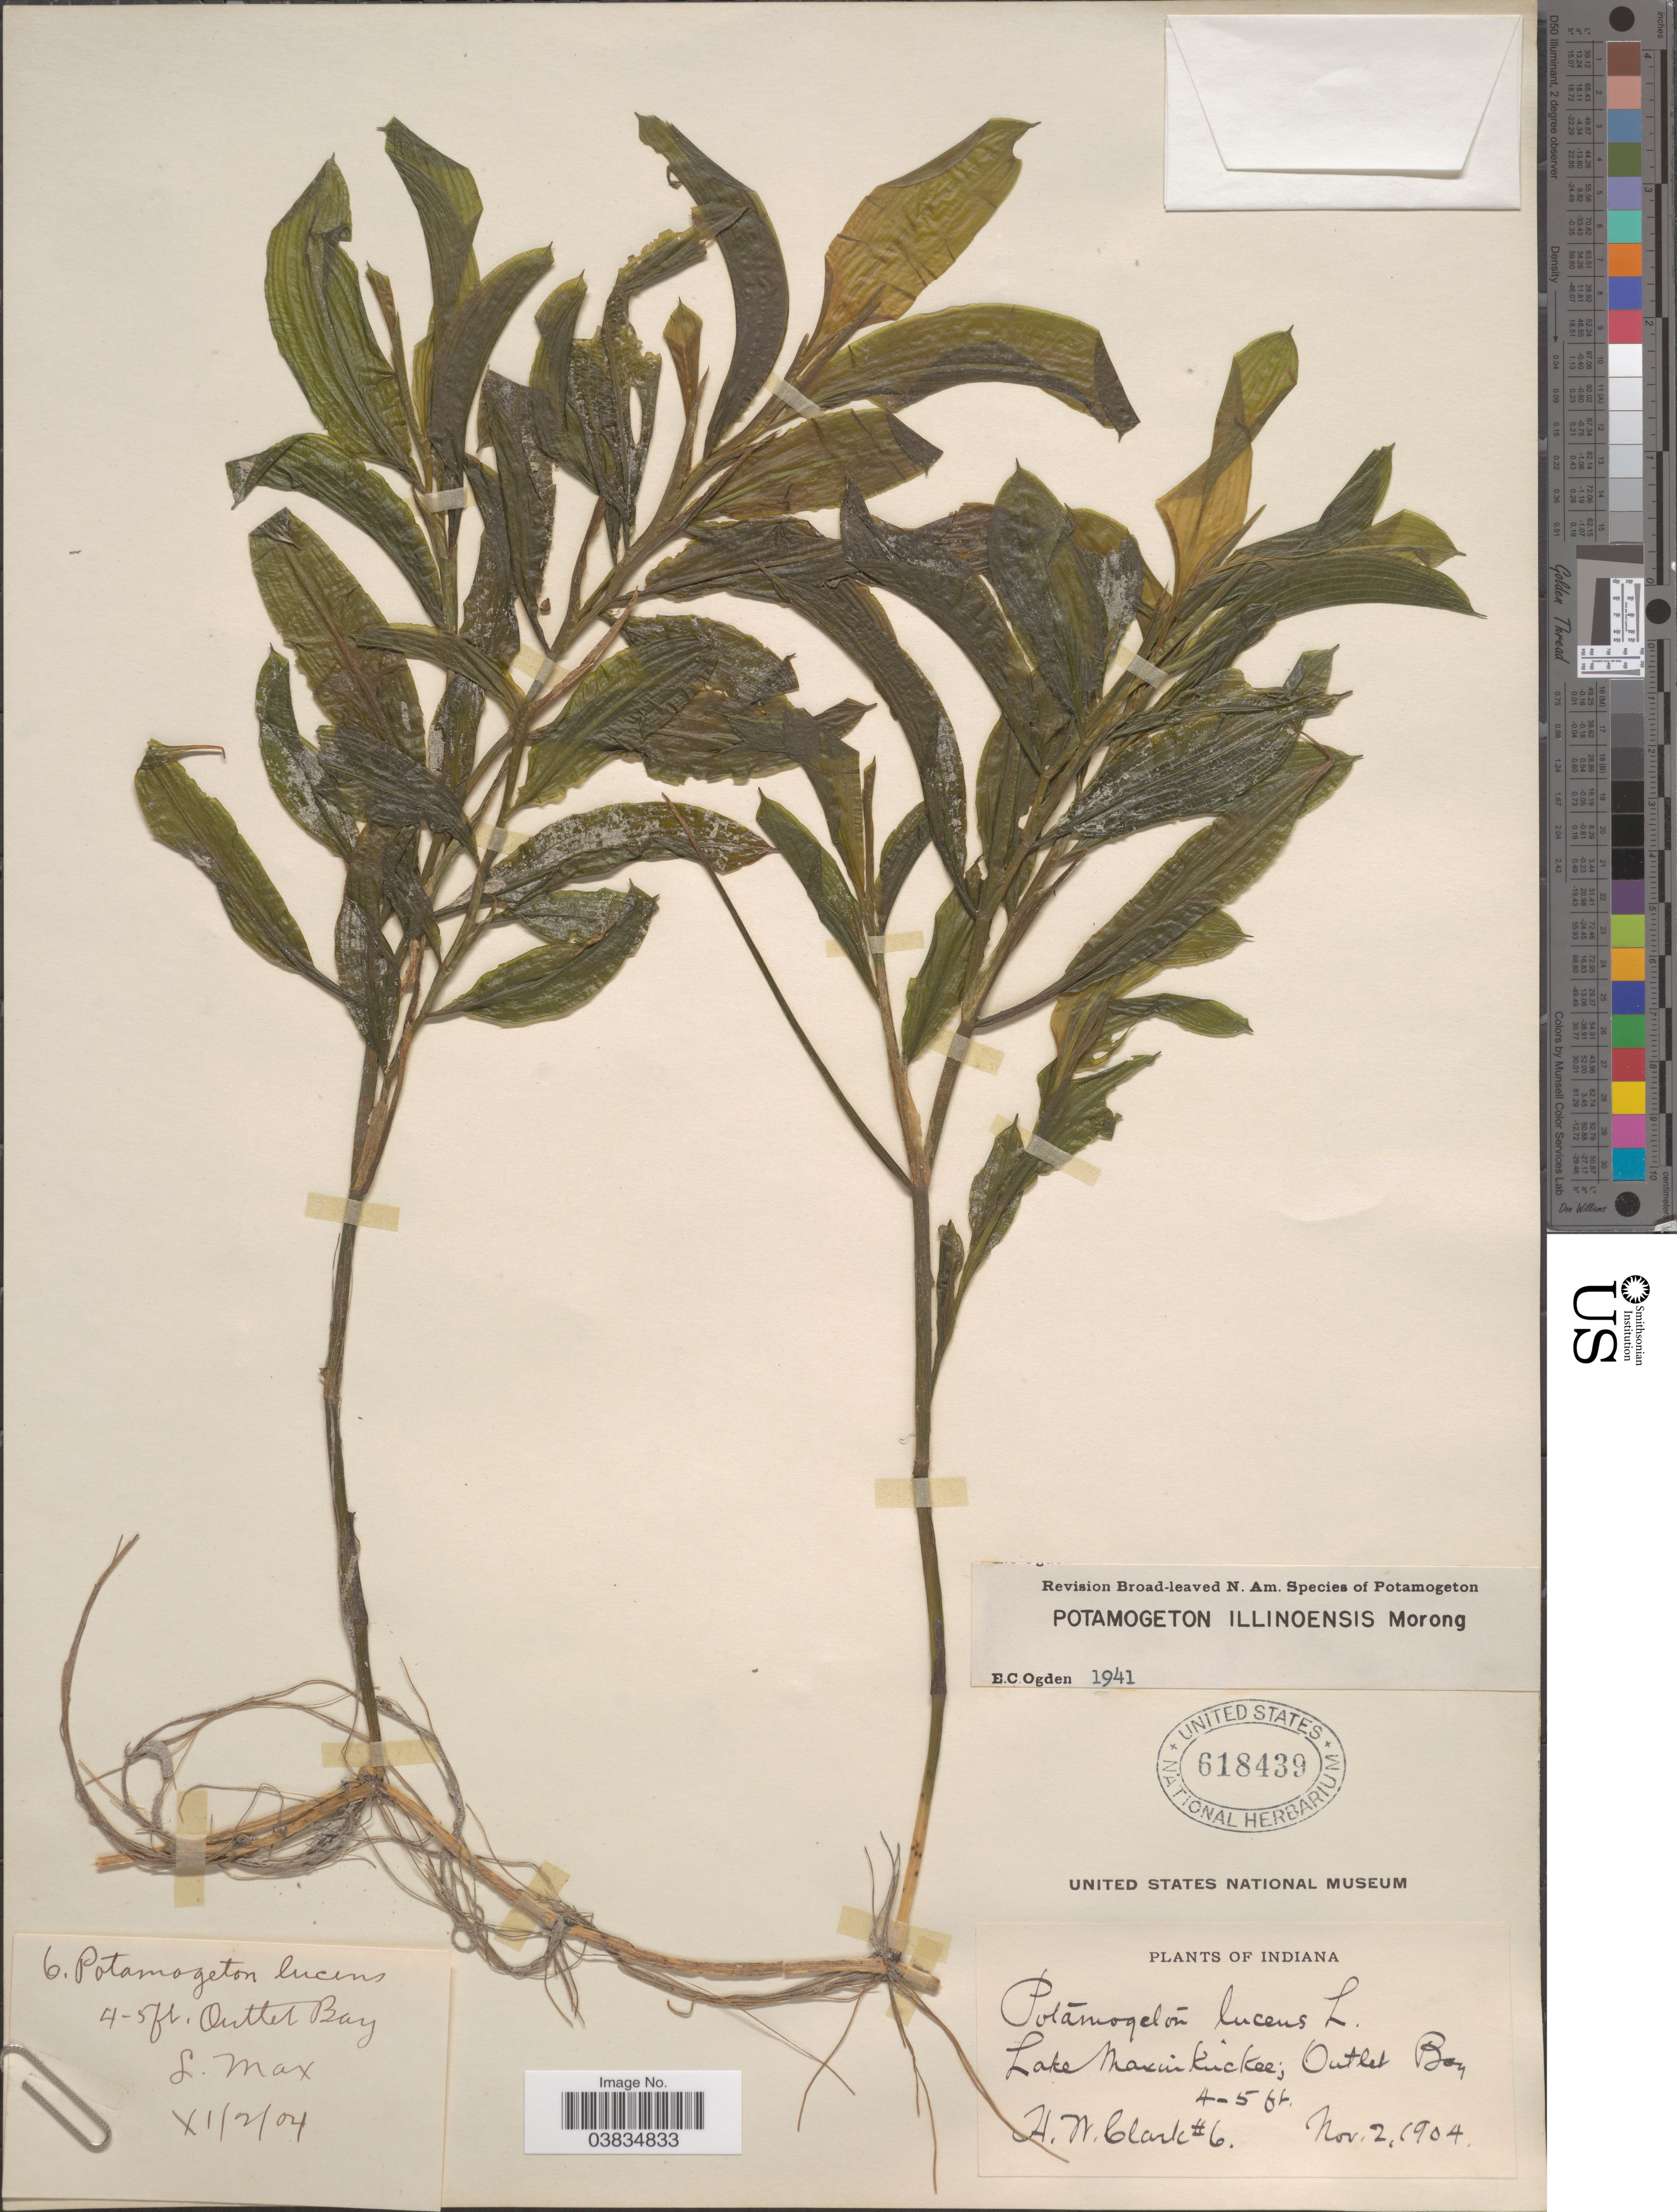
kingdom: Plantae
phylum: Tracheophyta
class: Liliopsida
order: Alismatales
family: Potamogetonaceae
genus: Potamogeton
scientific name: Potamogeton illinoensis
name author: Morong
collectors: H. N. Clark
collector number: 6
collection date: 1904-11-02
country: United States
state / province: Indiana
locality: Lake MaxinKuckee; Outlet Bay.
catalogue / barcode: US 618439